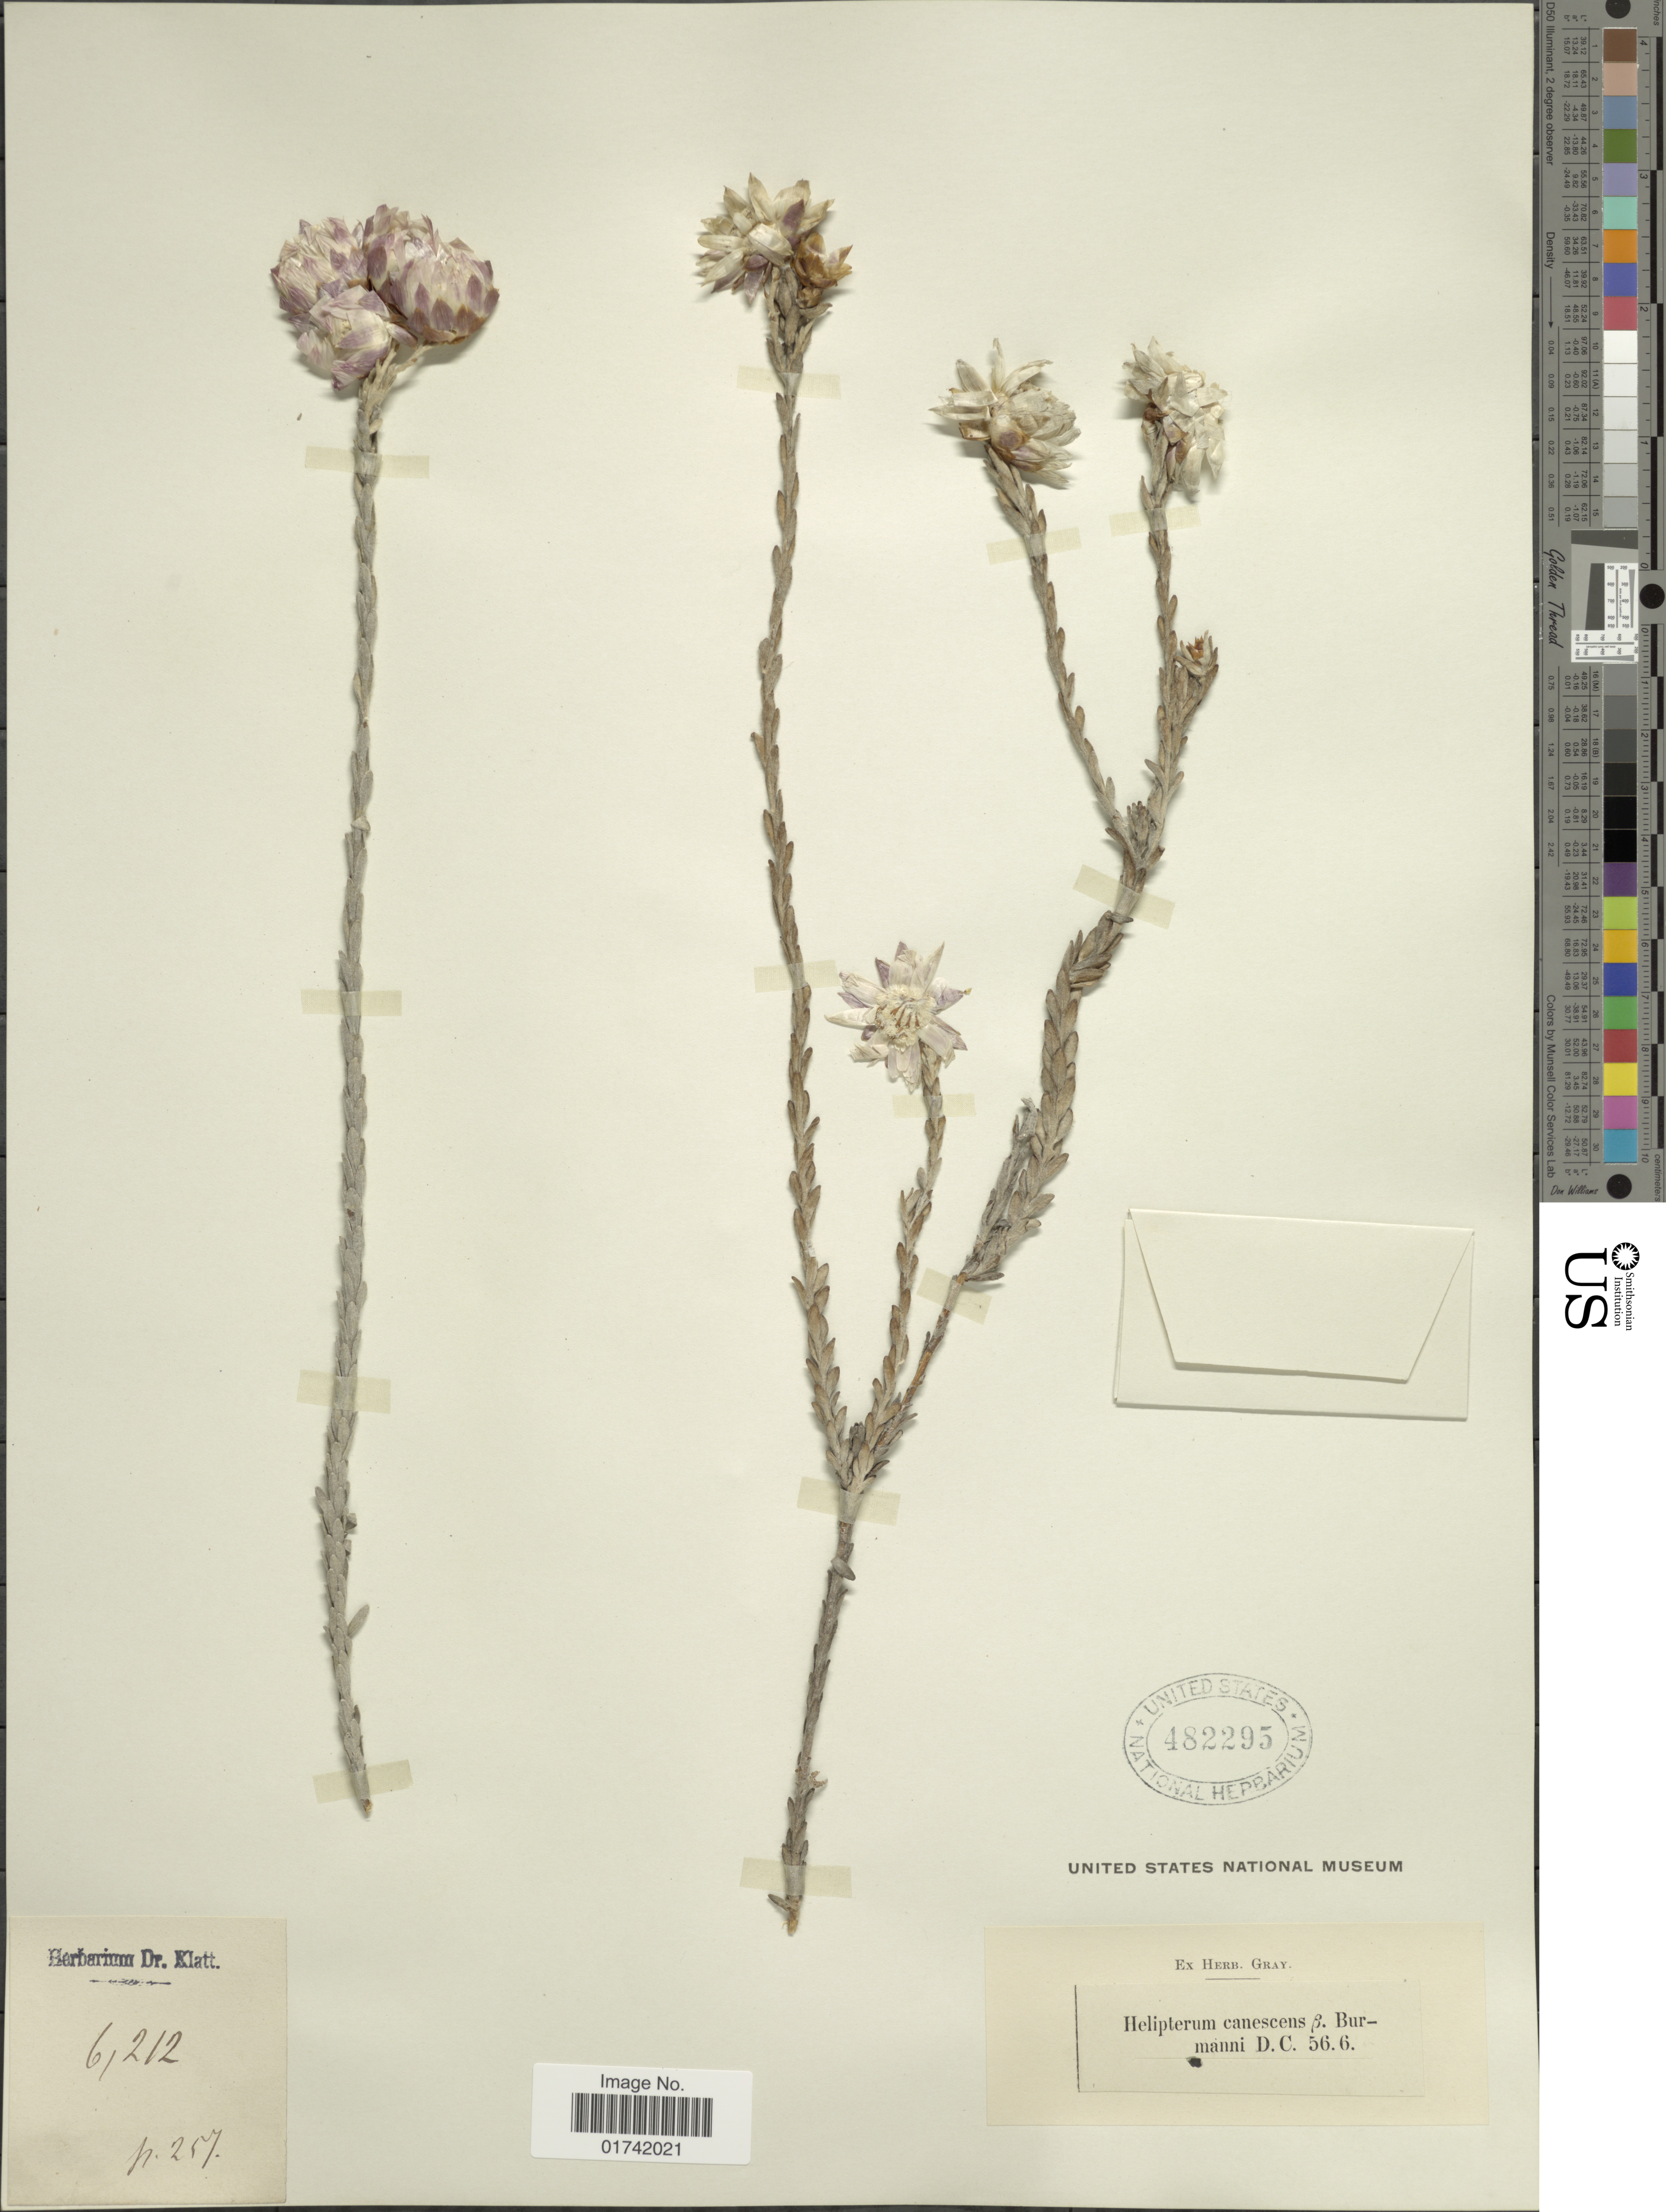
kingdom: Plantae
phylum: Tracheophyta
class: Magnoliopsida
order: Asterales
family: Asteraceae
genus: Helipterum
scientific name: Helipterum canescens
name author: DC.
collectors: ex herb. Gray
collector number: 257*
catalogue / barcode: US 482295